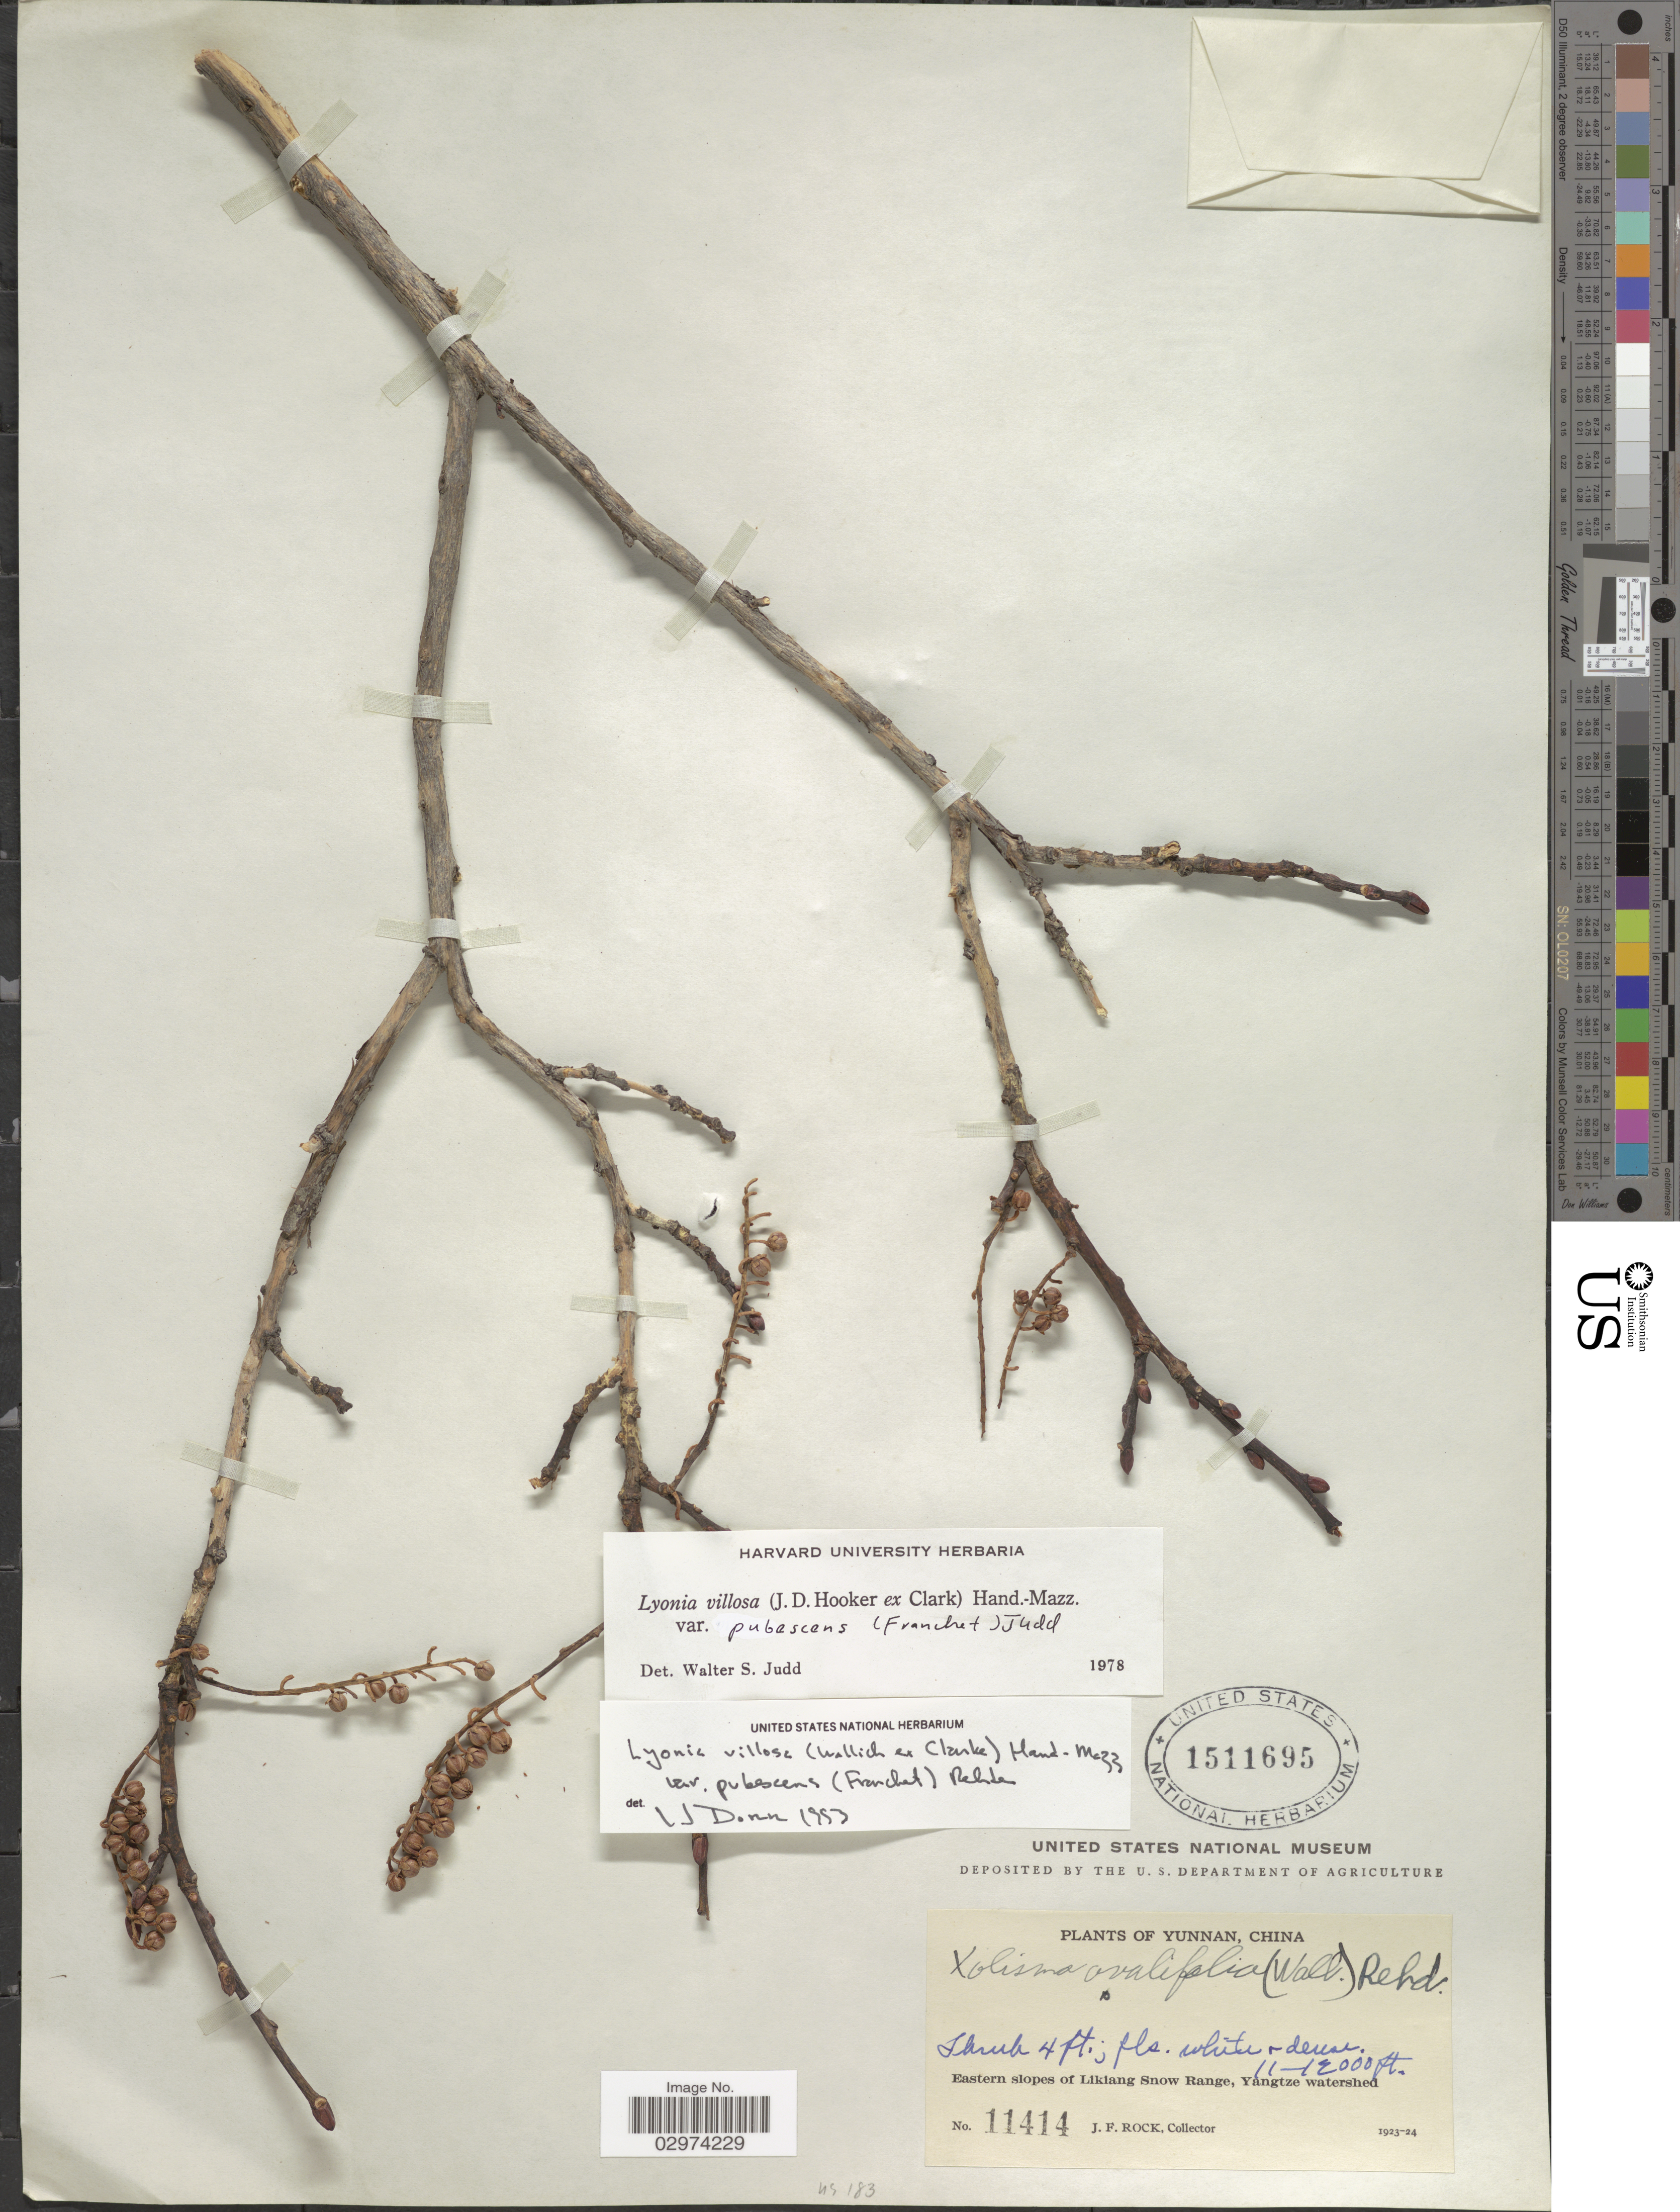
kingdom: Plantae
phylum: Tracheophyta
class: Magnoliopsida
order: Ericales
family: Ericaceae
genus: Lyonia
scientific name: Lyonia villosa var. pubescens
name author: (Franch.) Rehder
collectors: J. Rock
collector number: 11414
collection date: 1923/1924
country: China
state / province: Yunnan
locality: Eastern slopes of Likiang Snow Range, Yangtze watershed.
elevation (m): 3353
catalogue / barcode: US 1511695